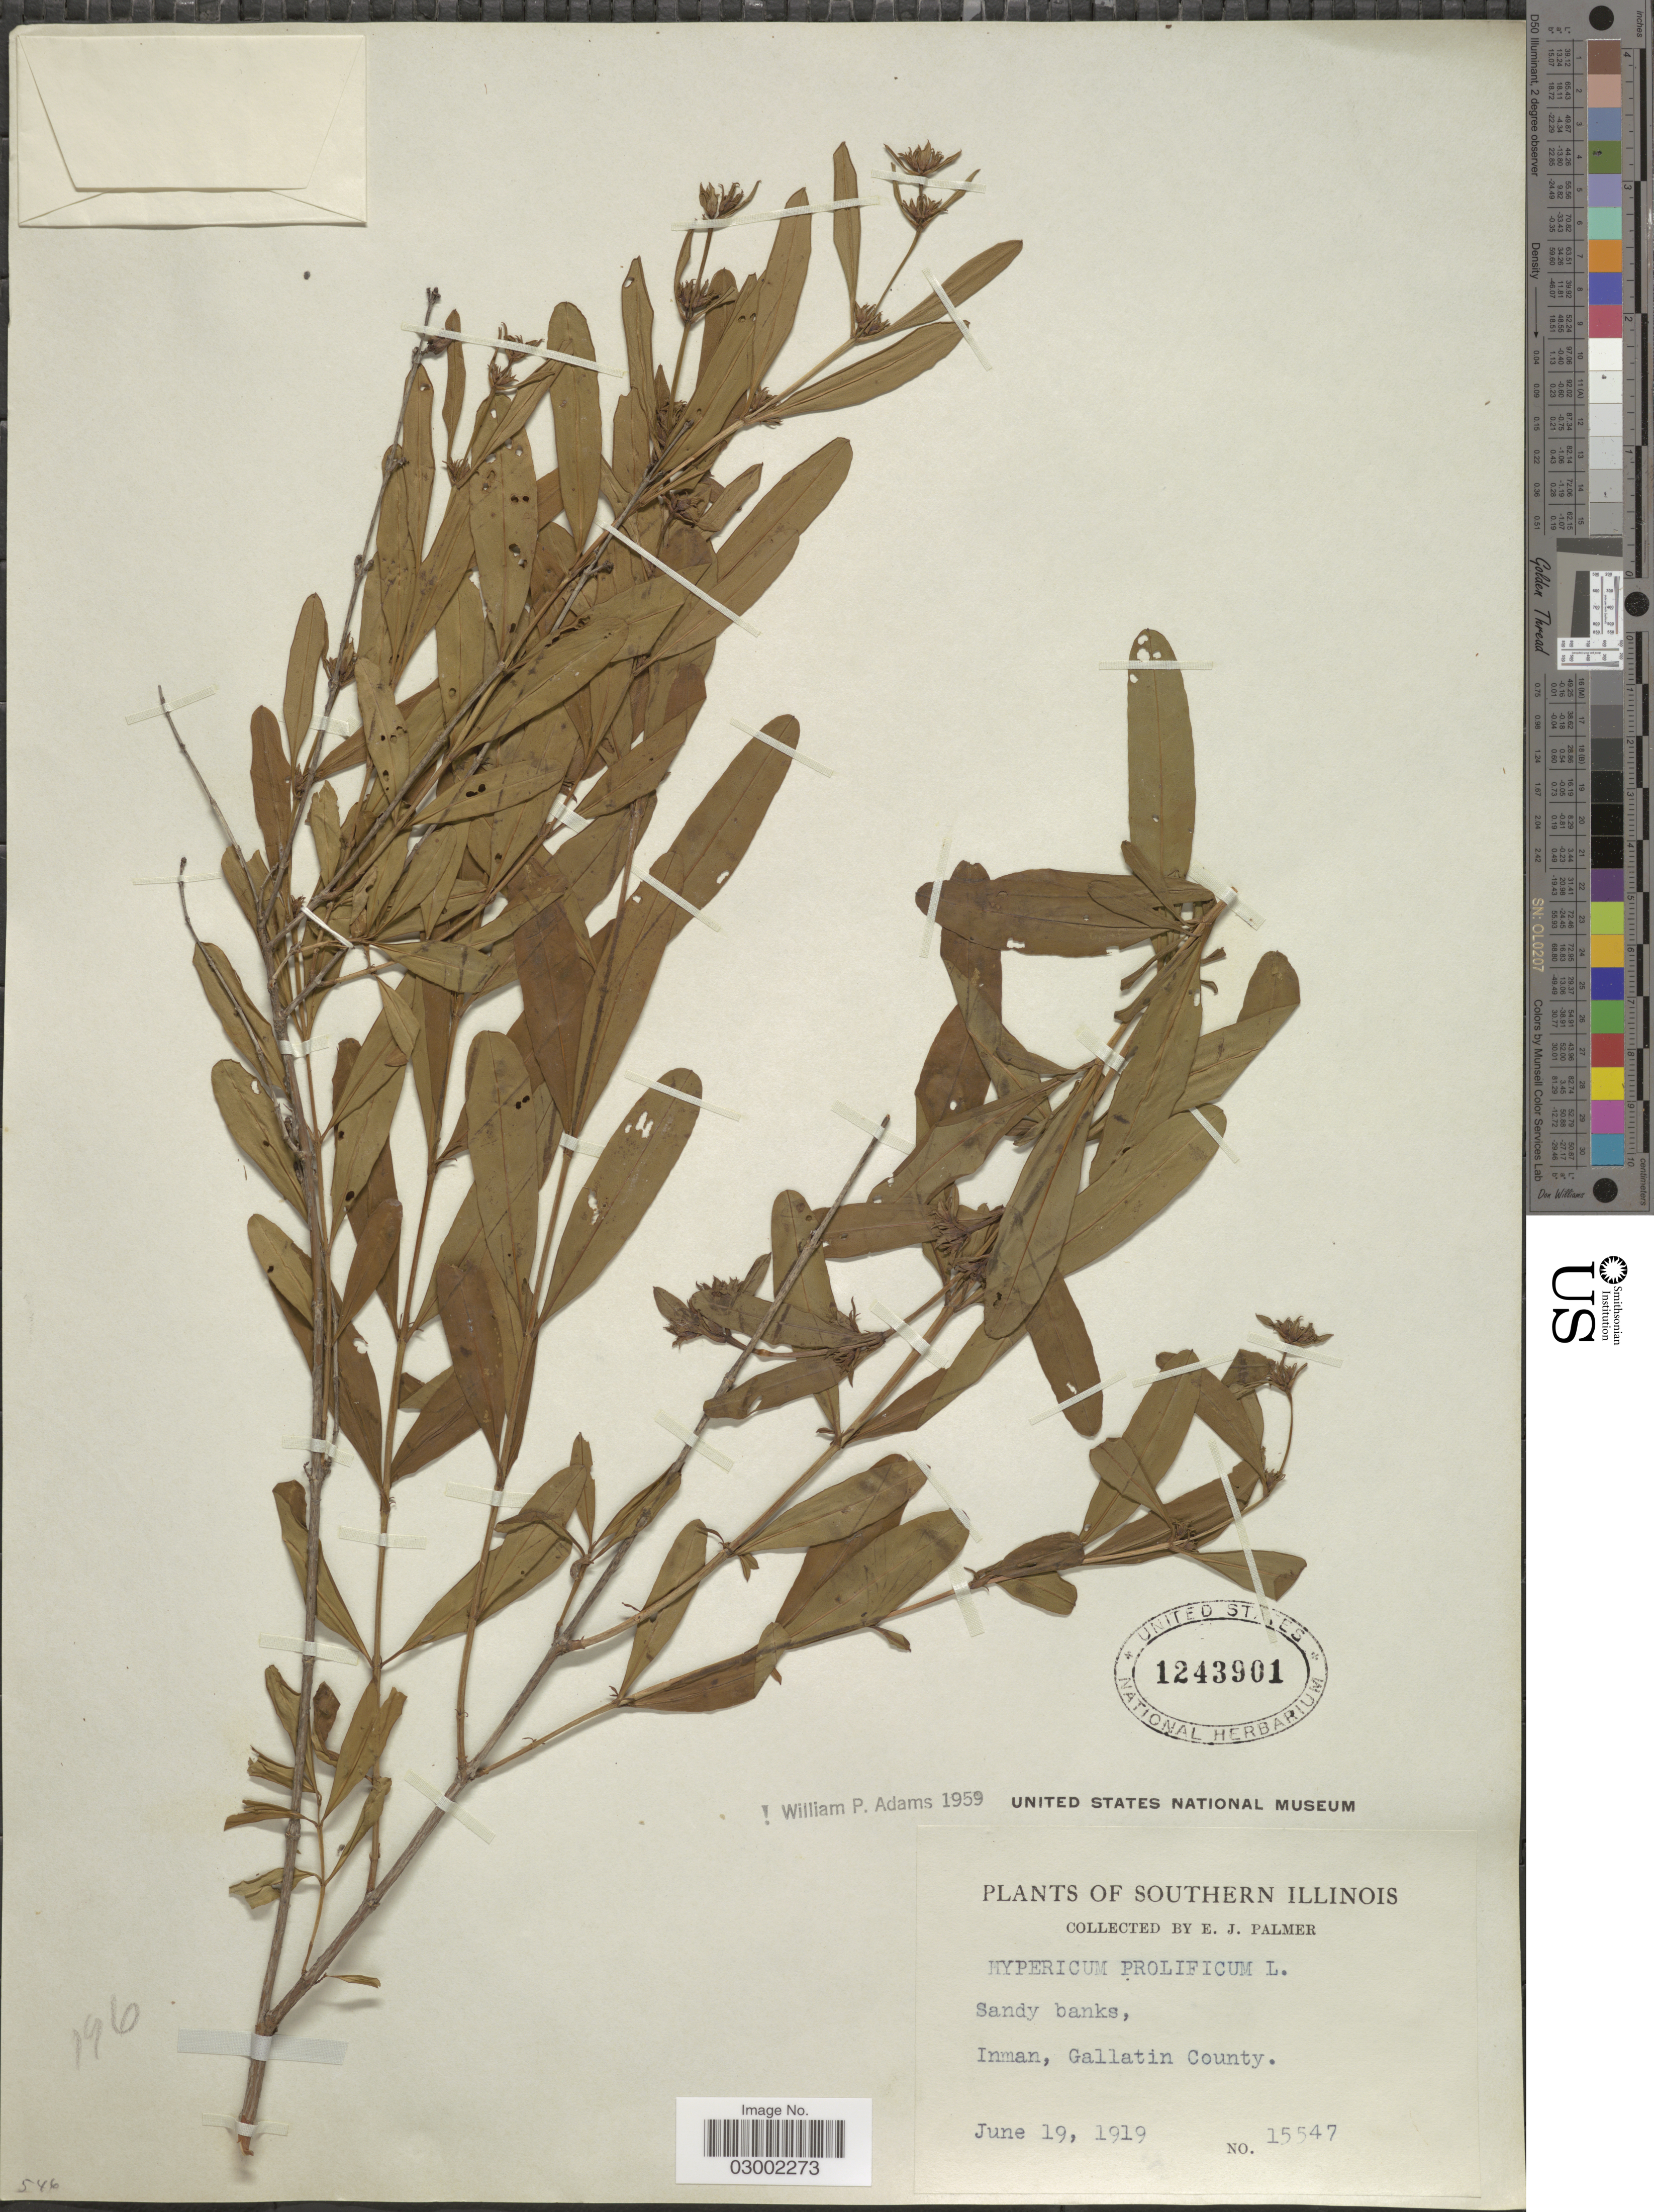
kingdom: Plantae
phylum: Tracheophyta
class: Magnoliopsida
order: Malpighiales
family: Hypericaceae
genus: Hypericum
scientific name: Hypericum prolificum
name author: L.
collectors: E. J. Palmer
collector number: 15547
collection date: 1919-06-19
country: United States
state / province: Illinois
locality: Southern Illinois. Inman, Gallatin County.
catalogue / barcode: US 1243901